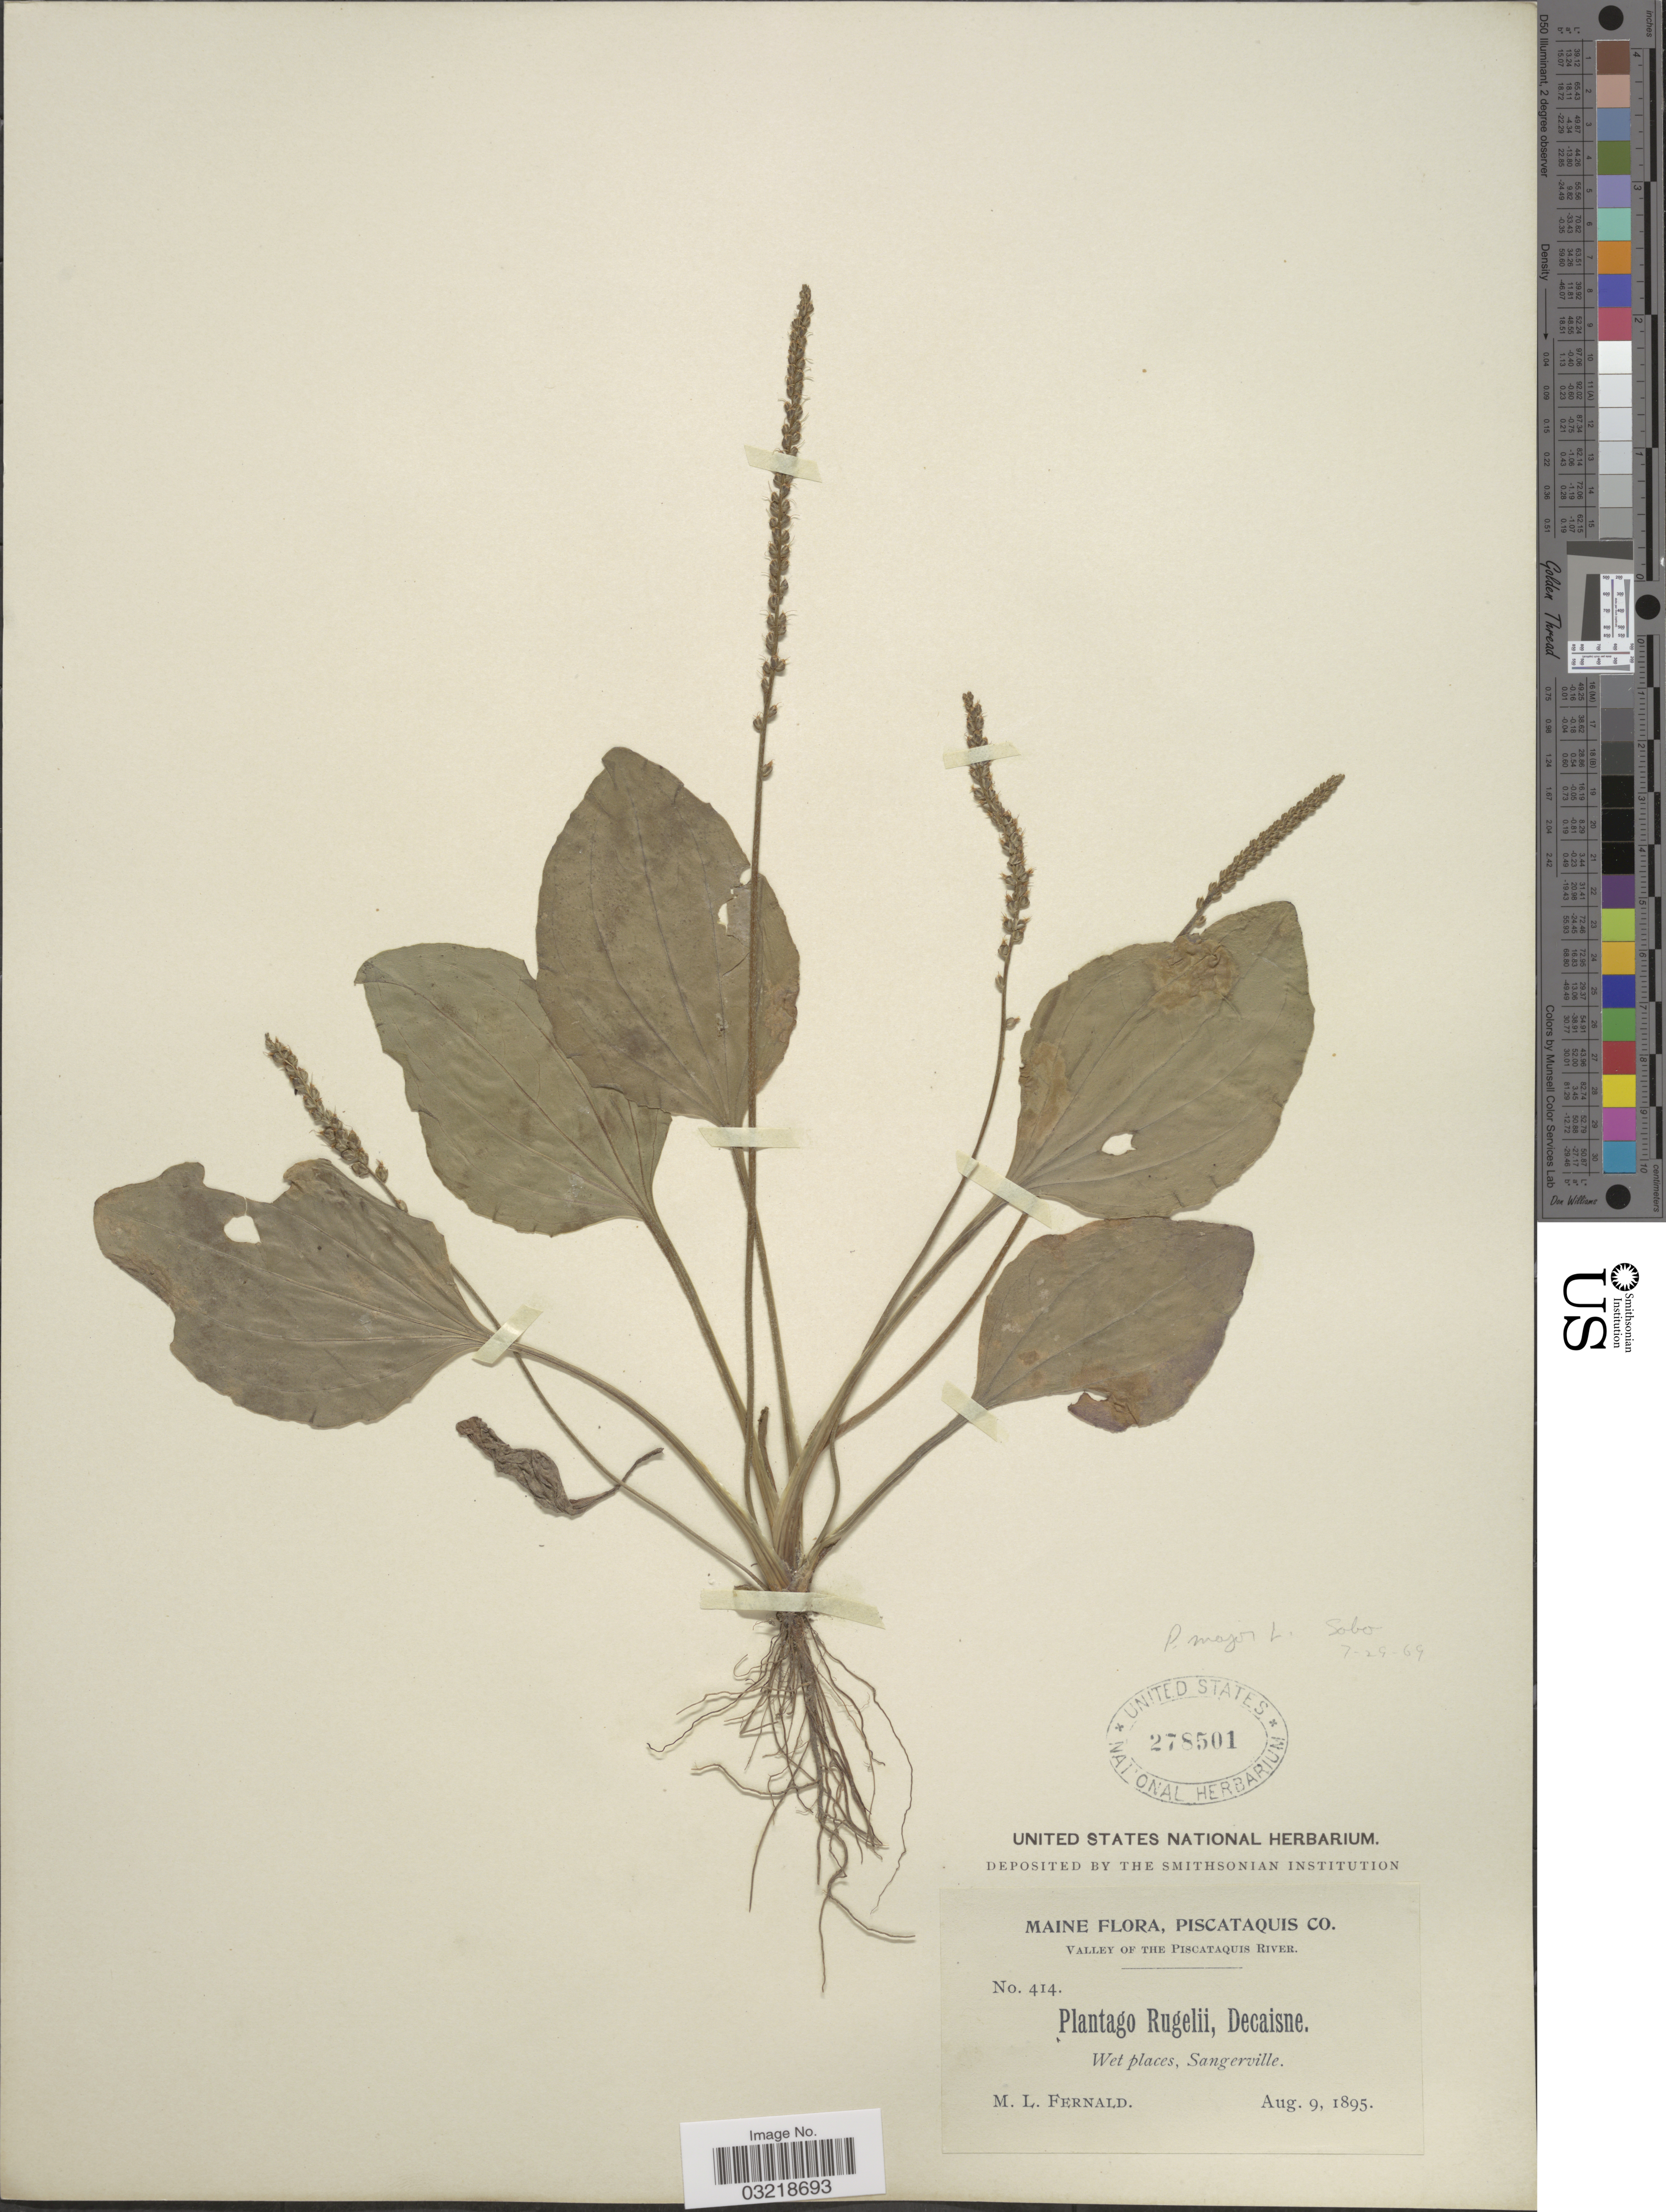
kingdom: Plantae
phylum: Tracheophyta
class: Magnoliopsida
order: Lamiales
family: Plantaginaceae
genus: Plantago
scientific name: Plantago major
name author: L.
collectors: M. L. Fernald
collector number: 414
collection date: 1895-08-09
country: United States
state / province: Maine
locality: Piscataquis Co. Sangerville.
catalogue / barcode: US 278501